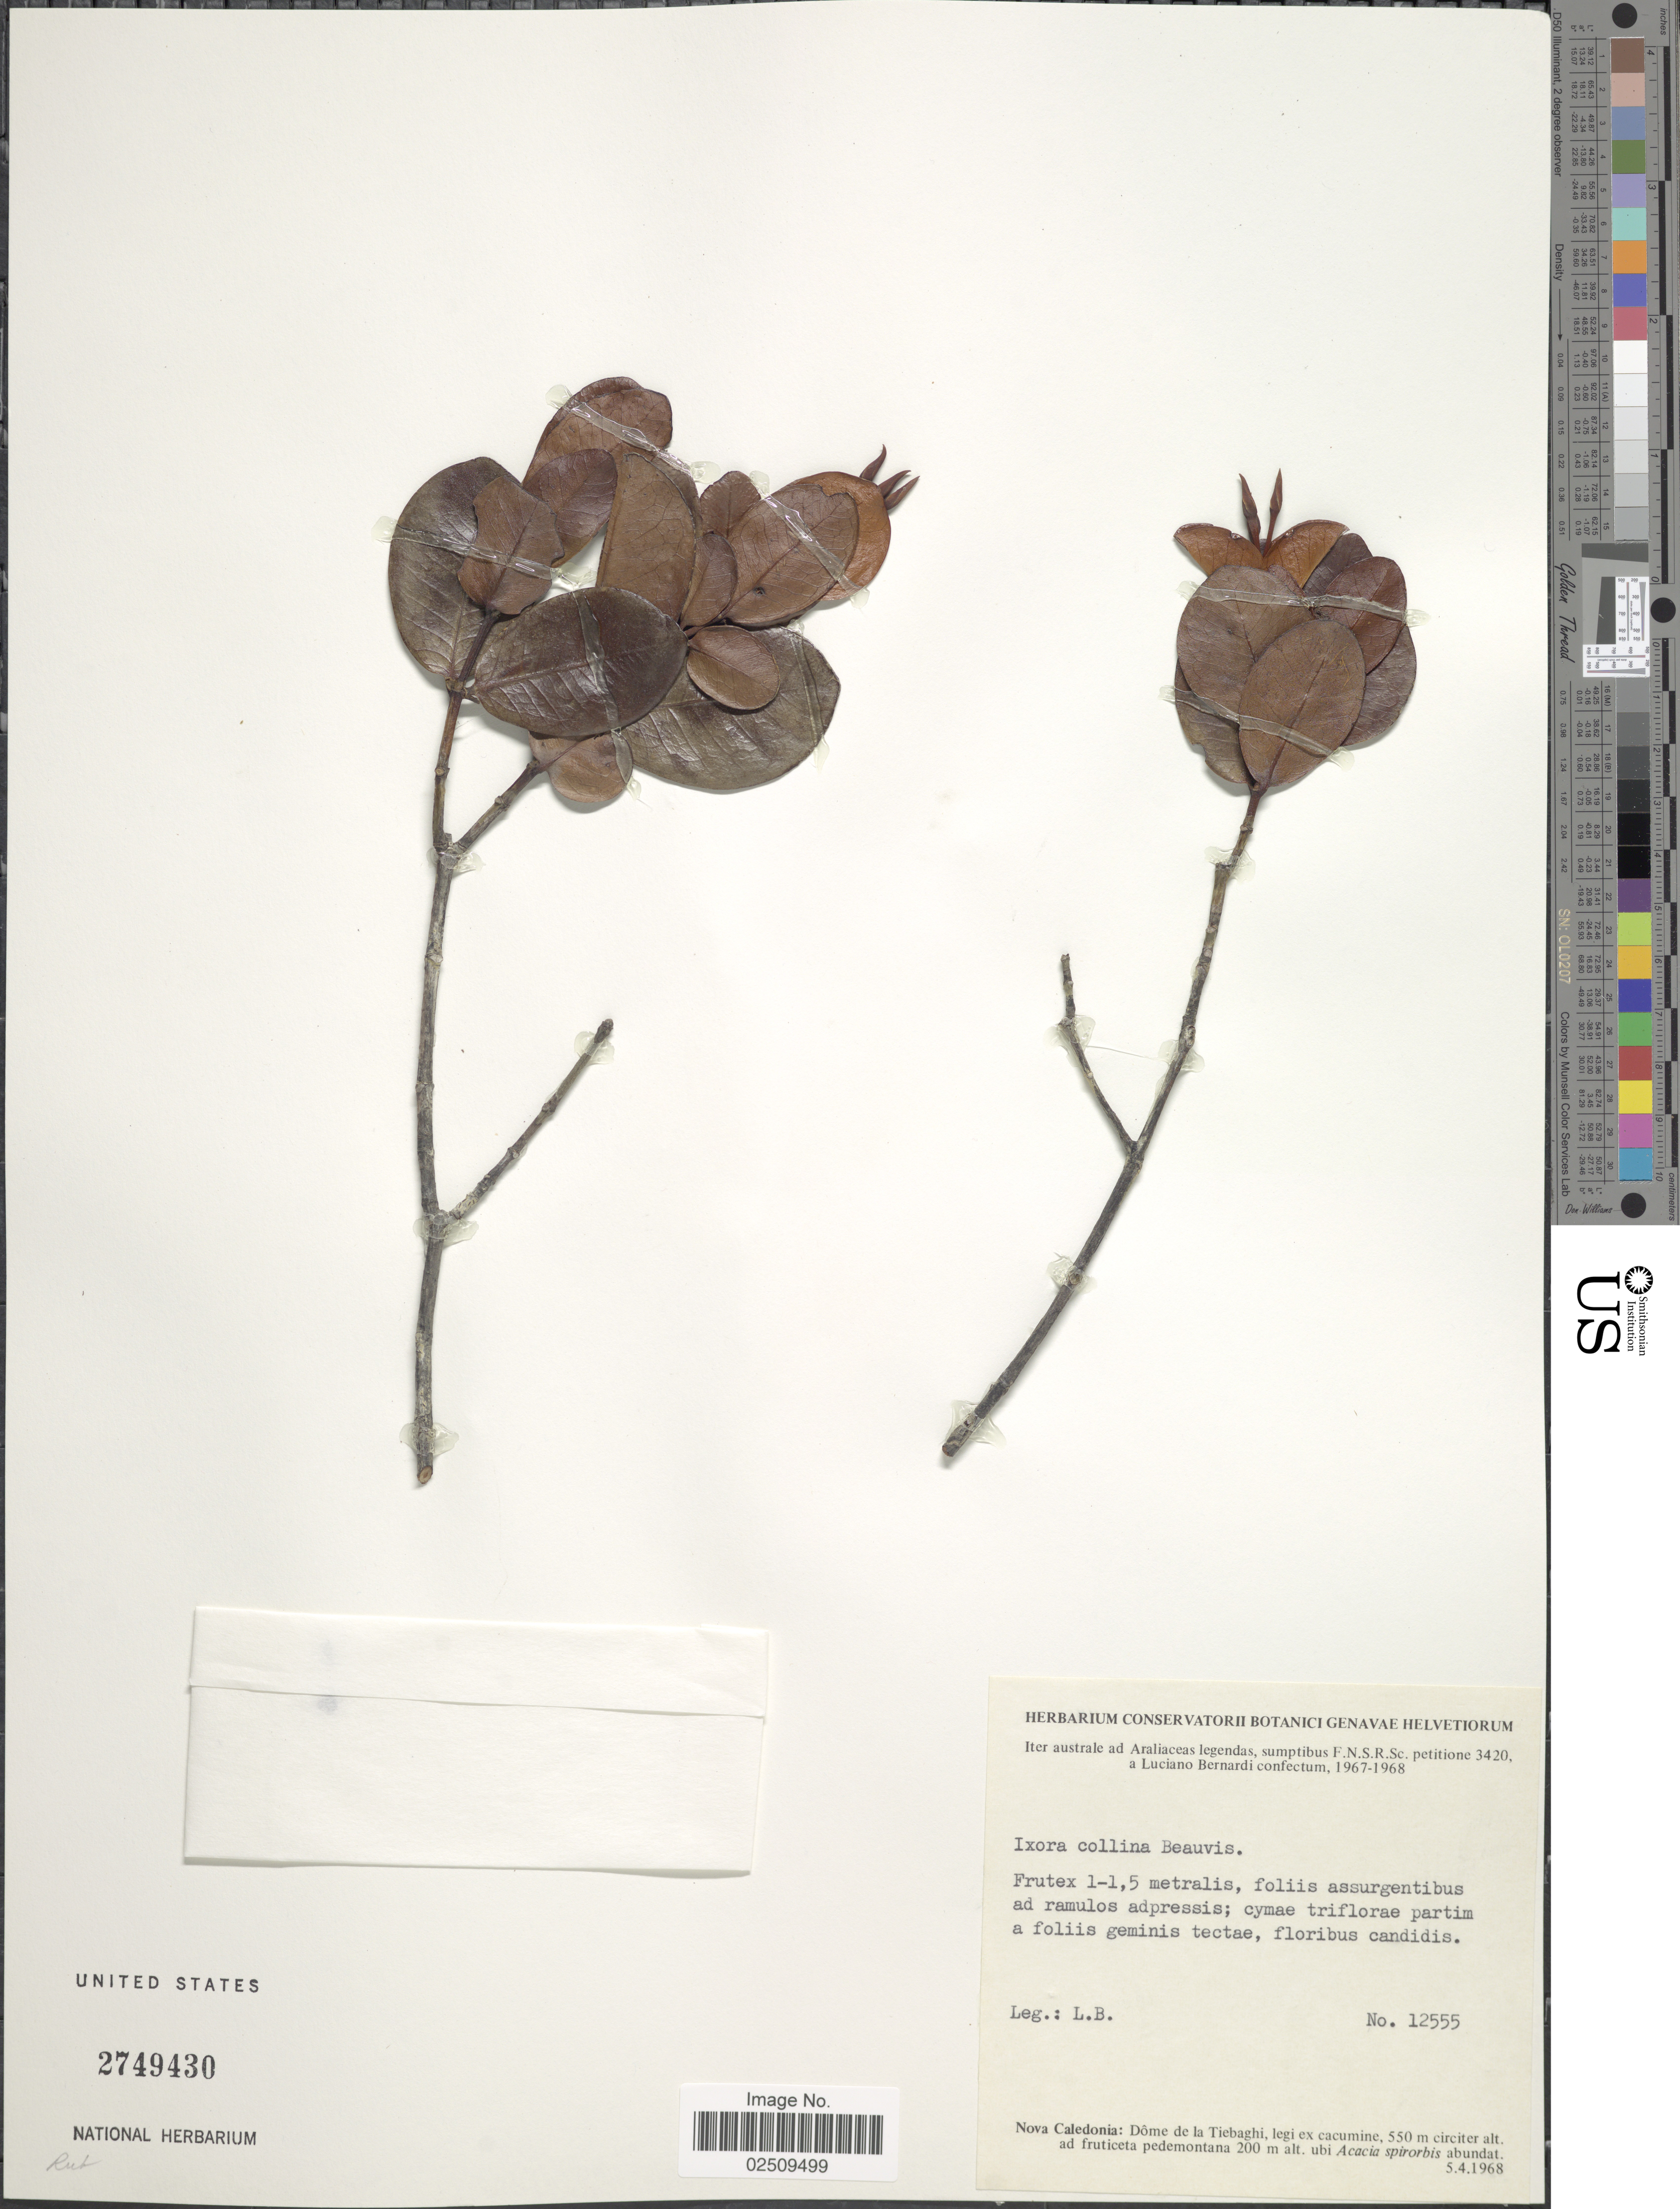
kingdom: Plantae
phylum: Tracheophyta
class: Magnoliopsida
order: Gentianales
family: Rubiaceae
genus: Ixora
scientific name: Ixora collina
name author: (Montrouz.) Beauvis.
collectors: L. Bernardi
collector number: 12555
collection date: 1968-04-05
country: New Caledonia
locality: Dôme de la Tiebaghi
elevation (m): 200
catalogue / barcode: US 2749430